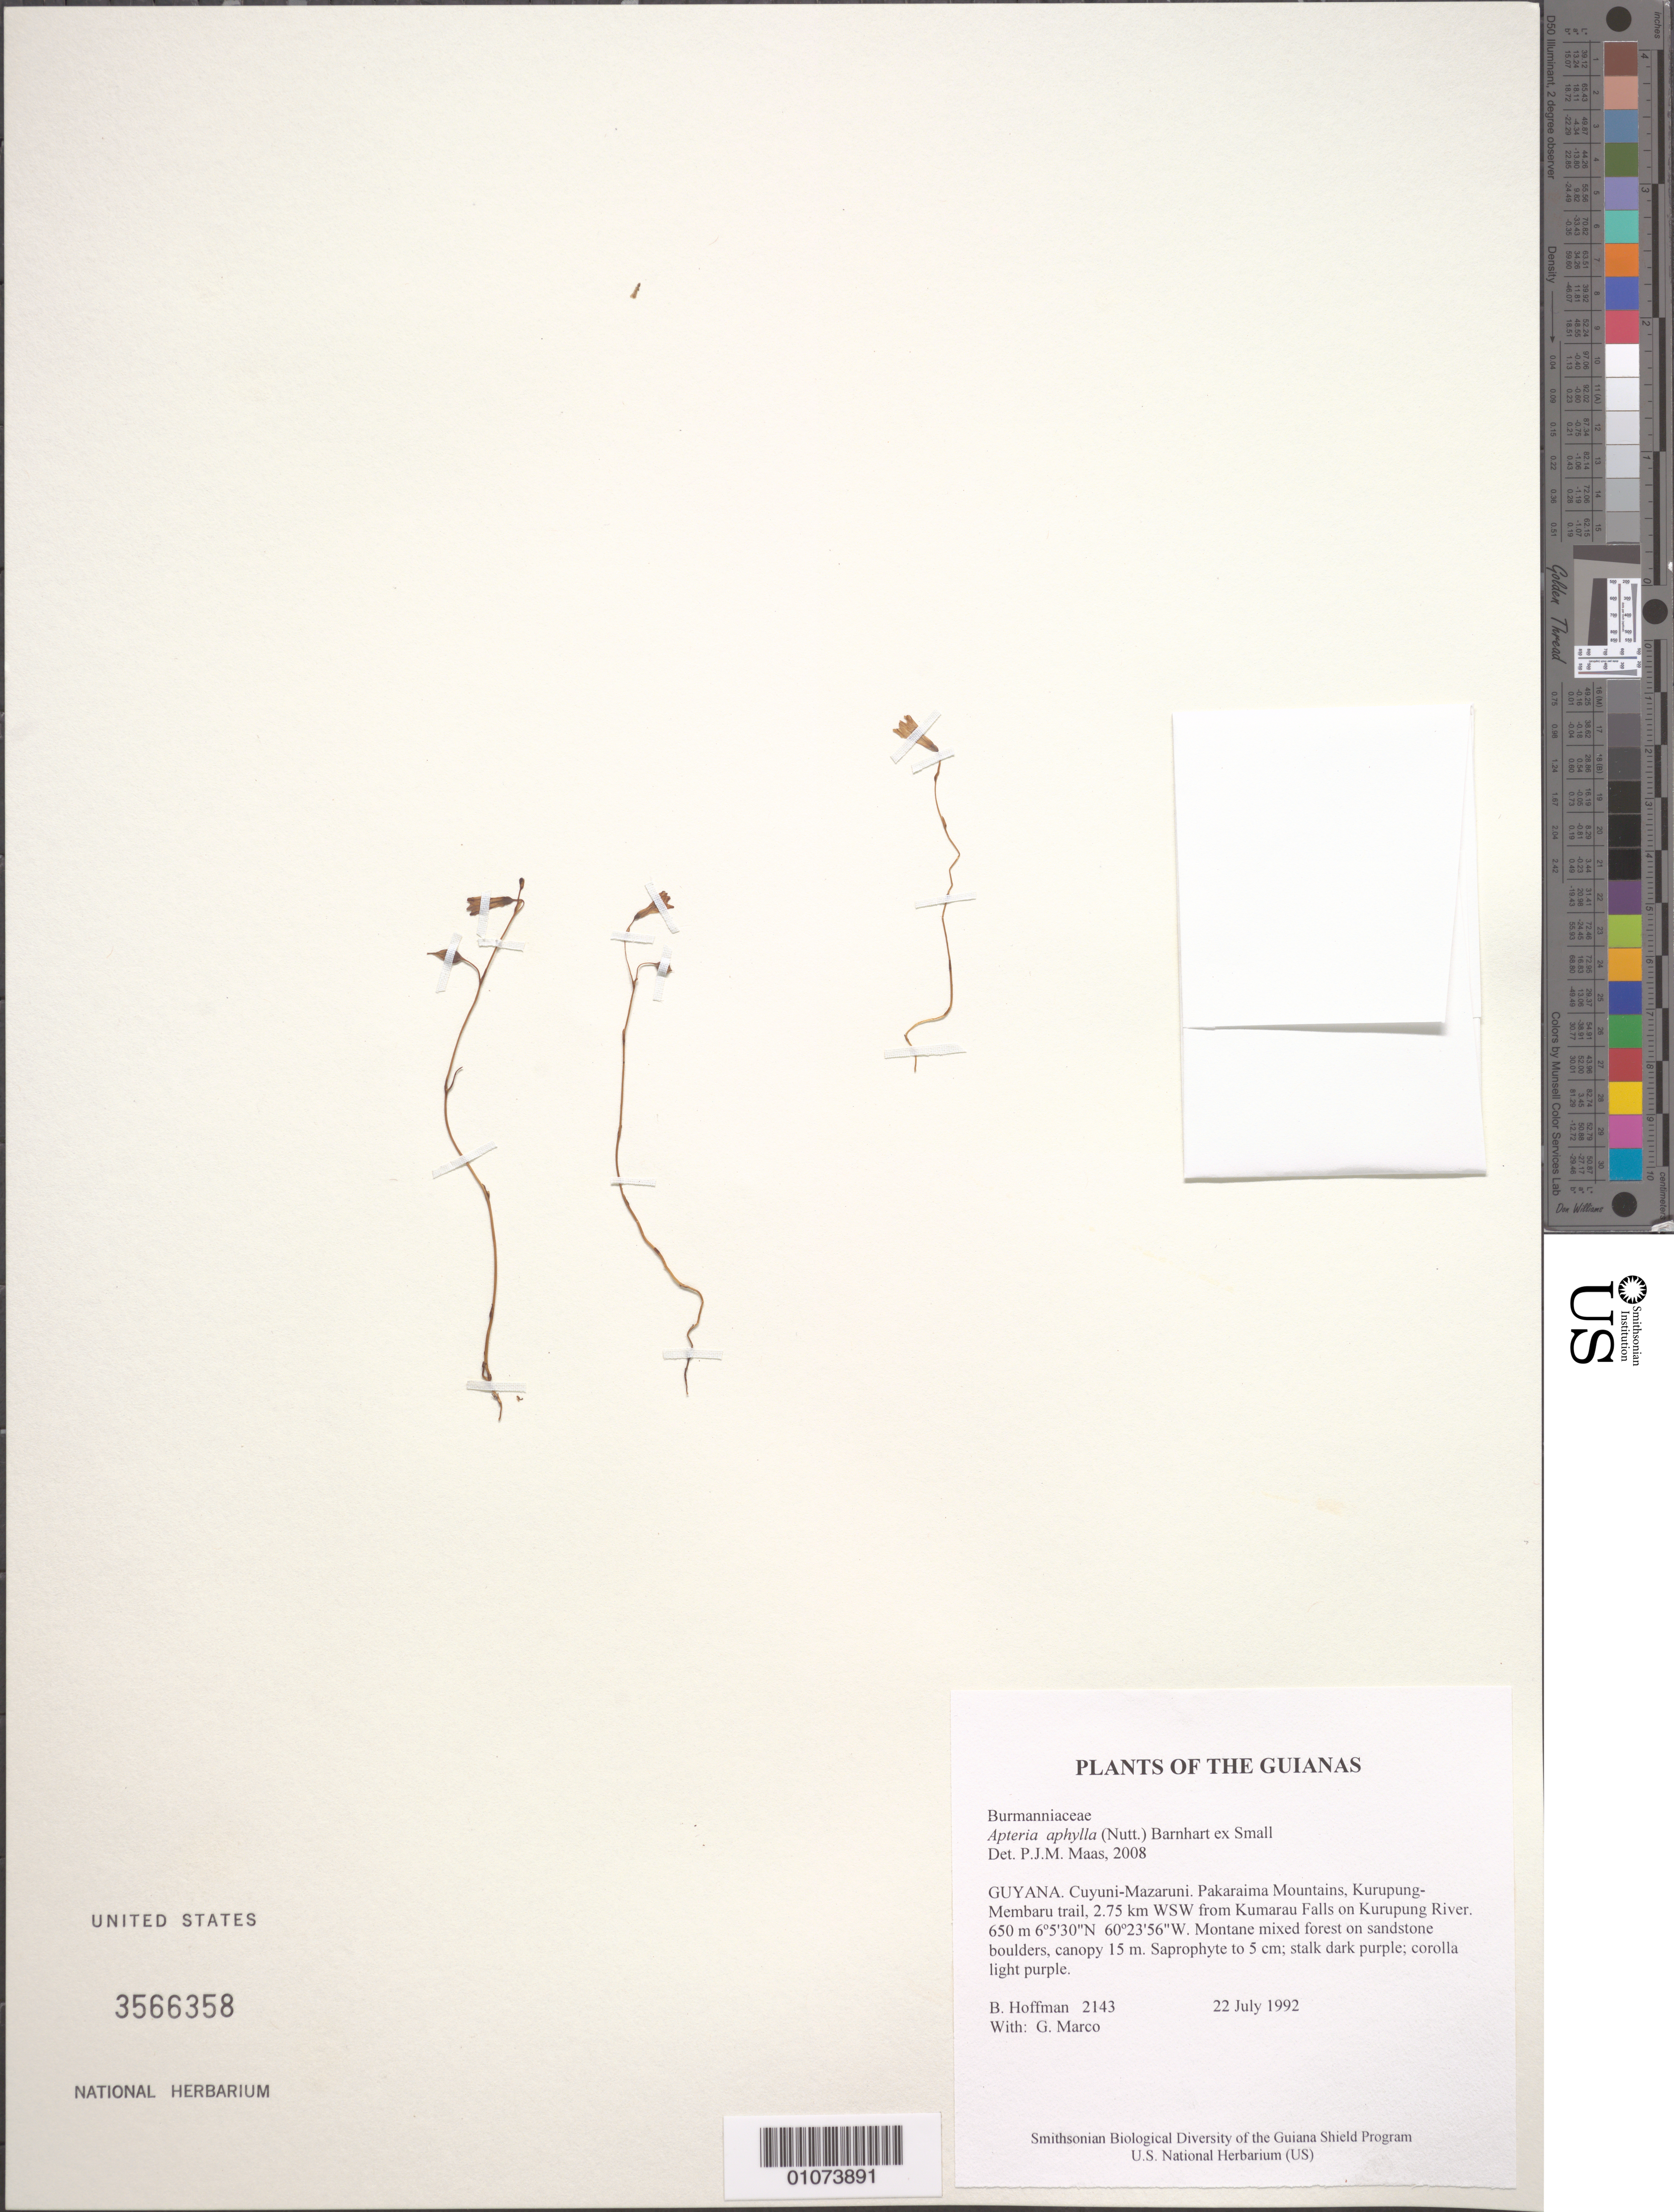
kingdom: Plantae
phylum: Tracheophyta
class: Liliopsida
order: Dioscoreales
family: Burmanniaceae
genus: Apteria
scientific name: Apteria aphylla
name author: (Nutt.) Barnhart ex Small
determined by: Maas, Paul J. M.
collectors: B. Hoffman & G. Marco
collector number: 2143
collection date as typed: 22 July 1992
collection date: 1992-07-22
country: Guyana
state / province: Cuyuni-Mazaruni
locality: Pakaraima Mountains, Kurupung-Membaru trail, 2.75 km WSW from Kumarau Falls on Kurupung River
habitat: Montane mixed forest on sandstone boulders, canopy 15 m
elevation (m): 650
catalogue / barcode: US 3566358